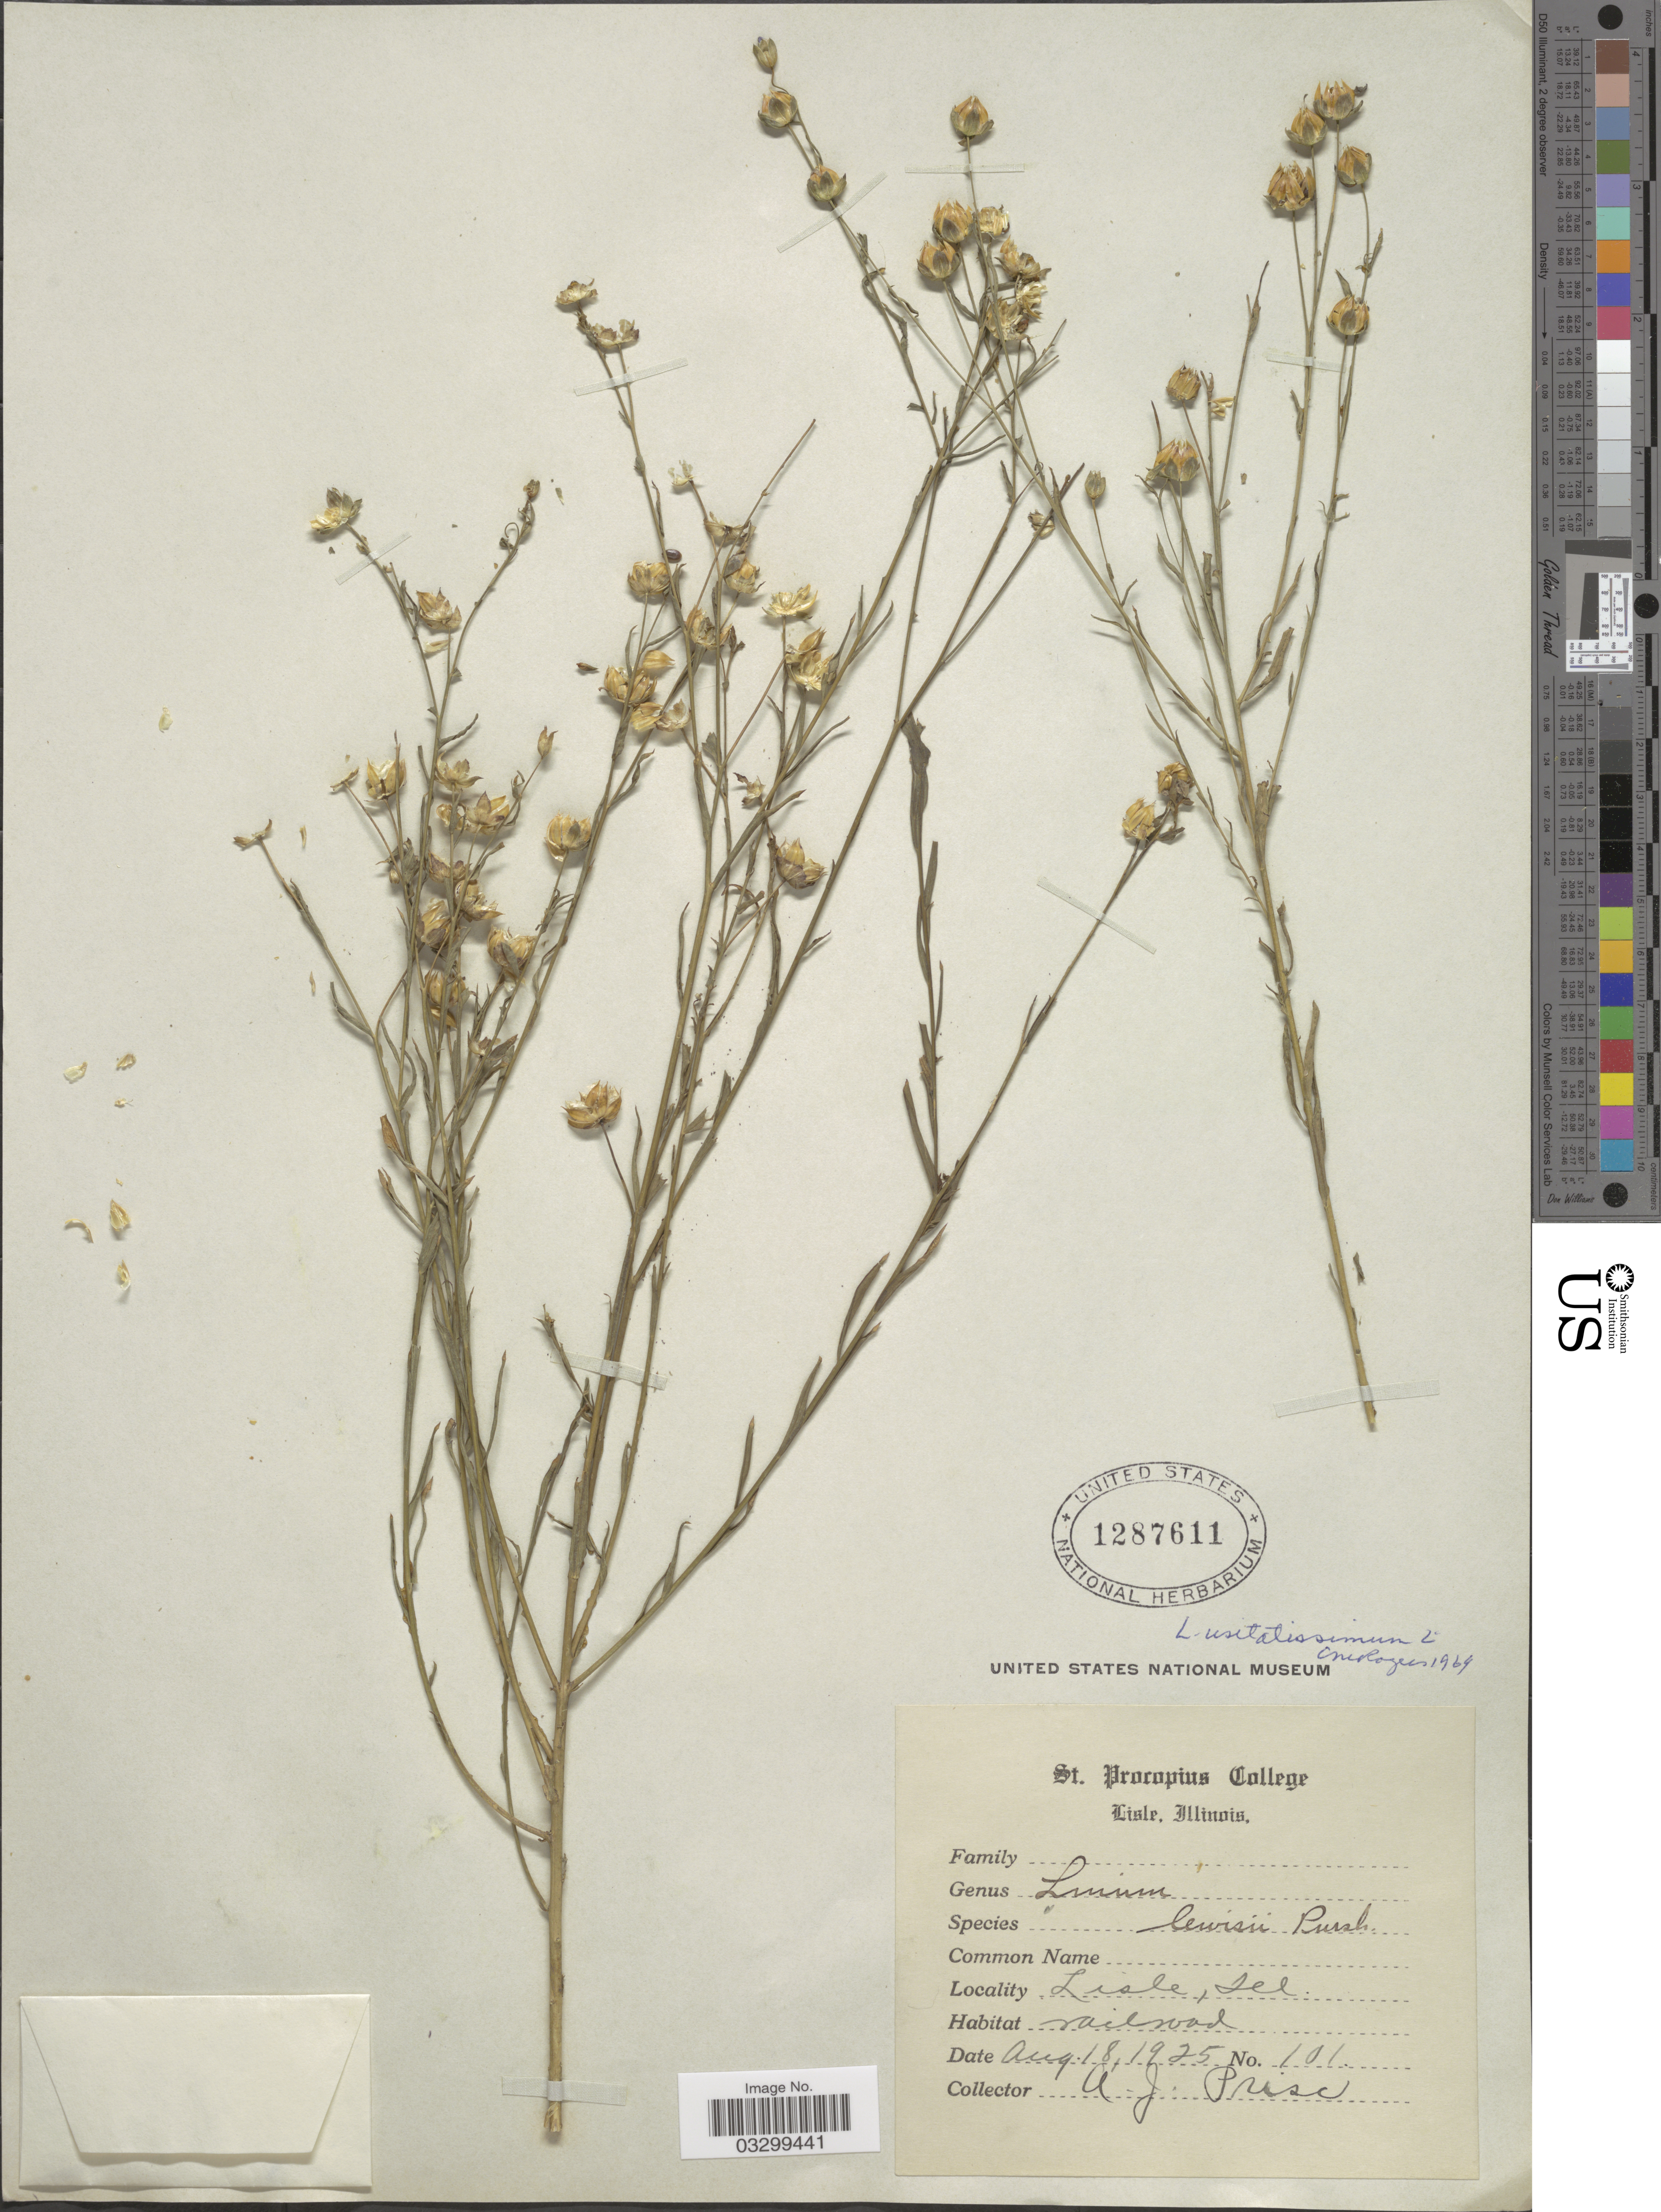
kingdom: Plantae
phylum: Tracheophyta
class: Magnoliopsida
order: Malpighiales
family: Linaceae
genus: Linum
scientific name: Linum usitatissimum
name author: L.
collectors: A. J. Prisc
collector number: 101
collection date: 1925-08-18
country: United States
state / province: Illinois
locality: Lisle. Railroad.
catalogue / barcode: US 1287611